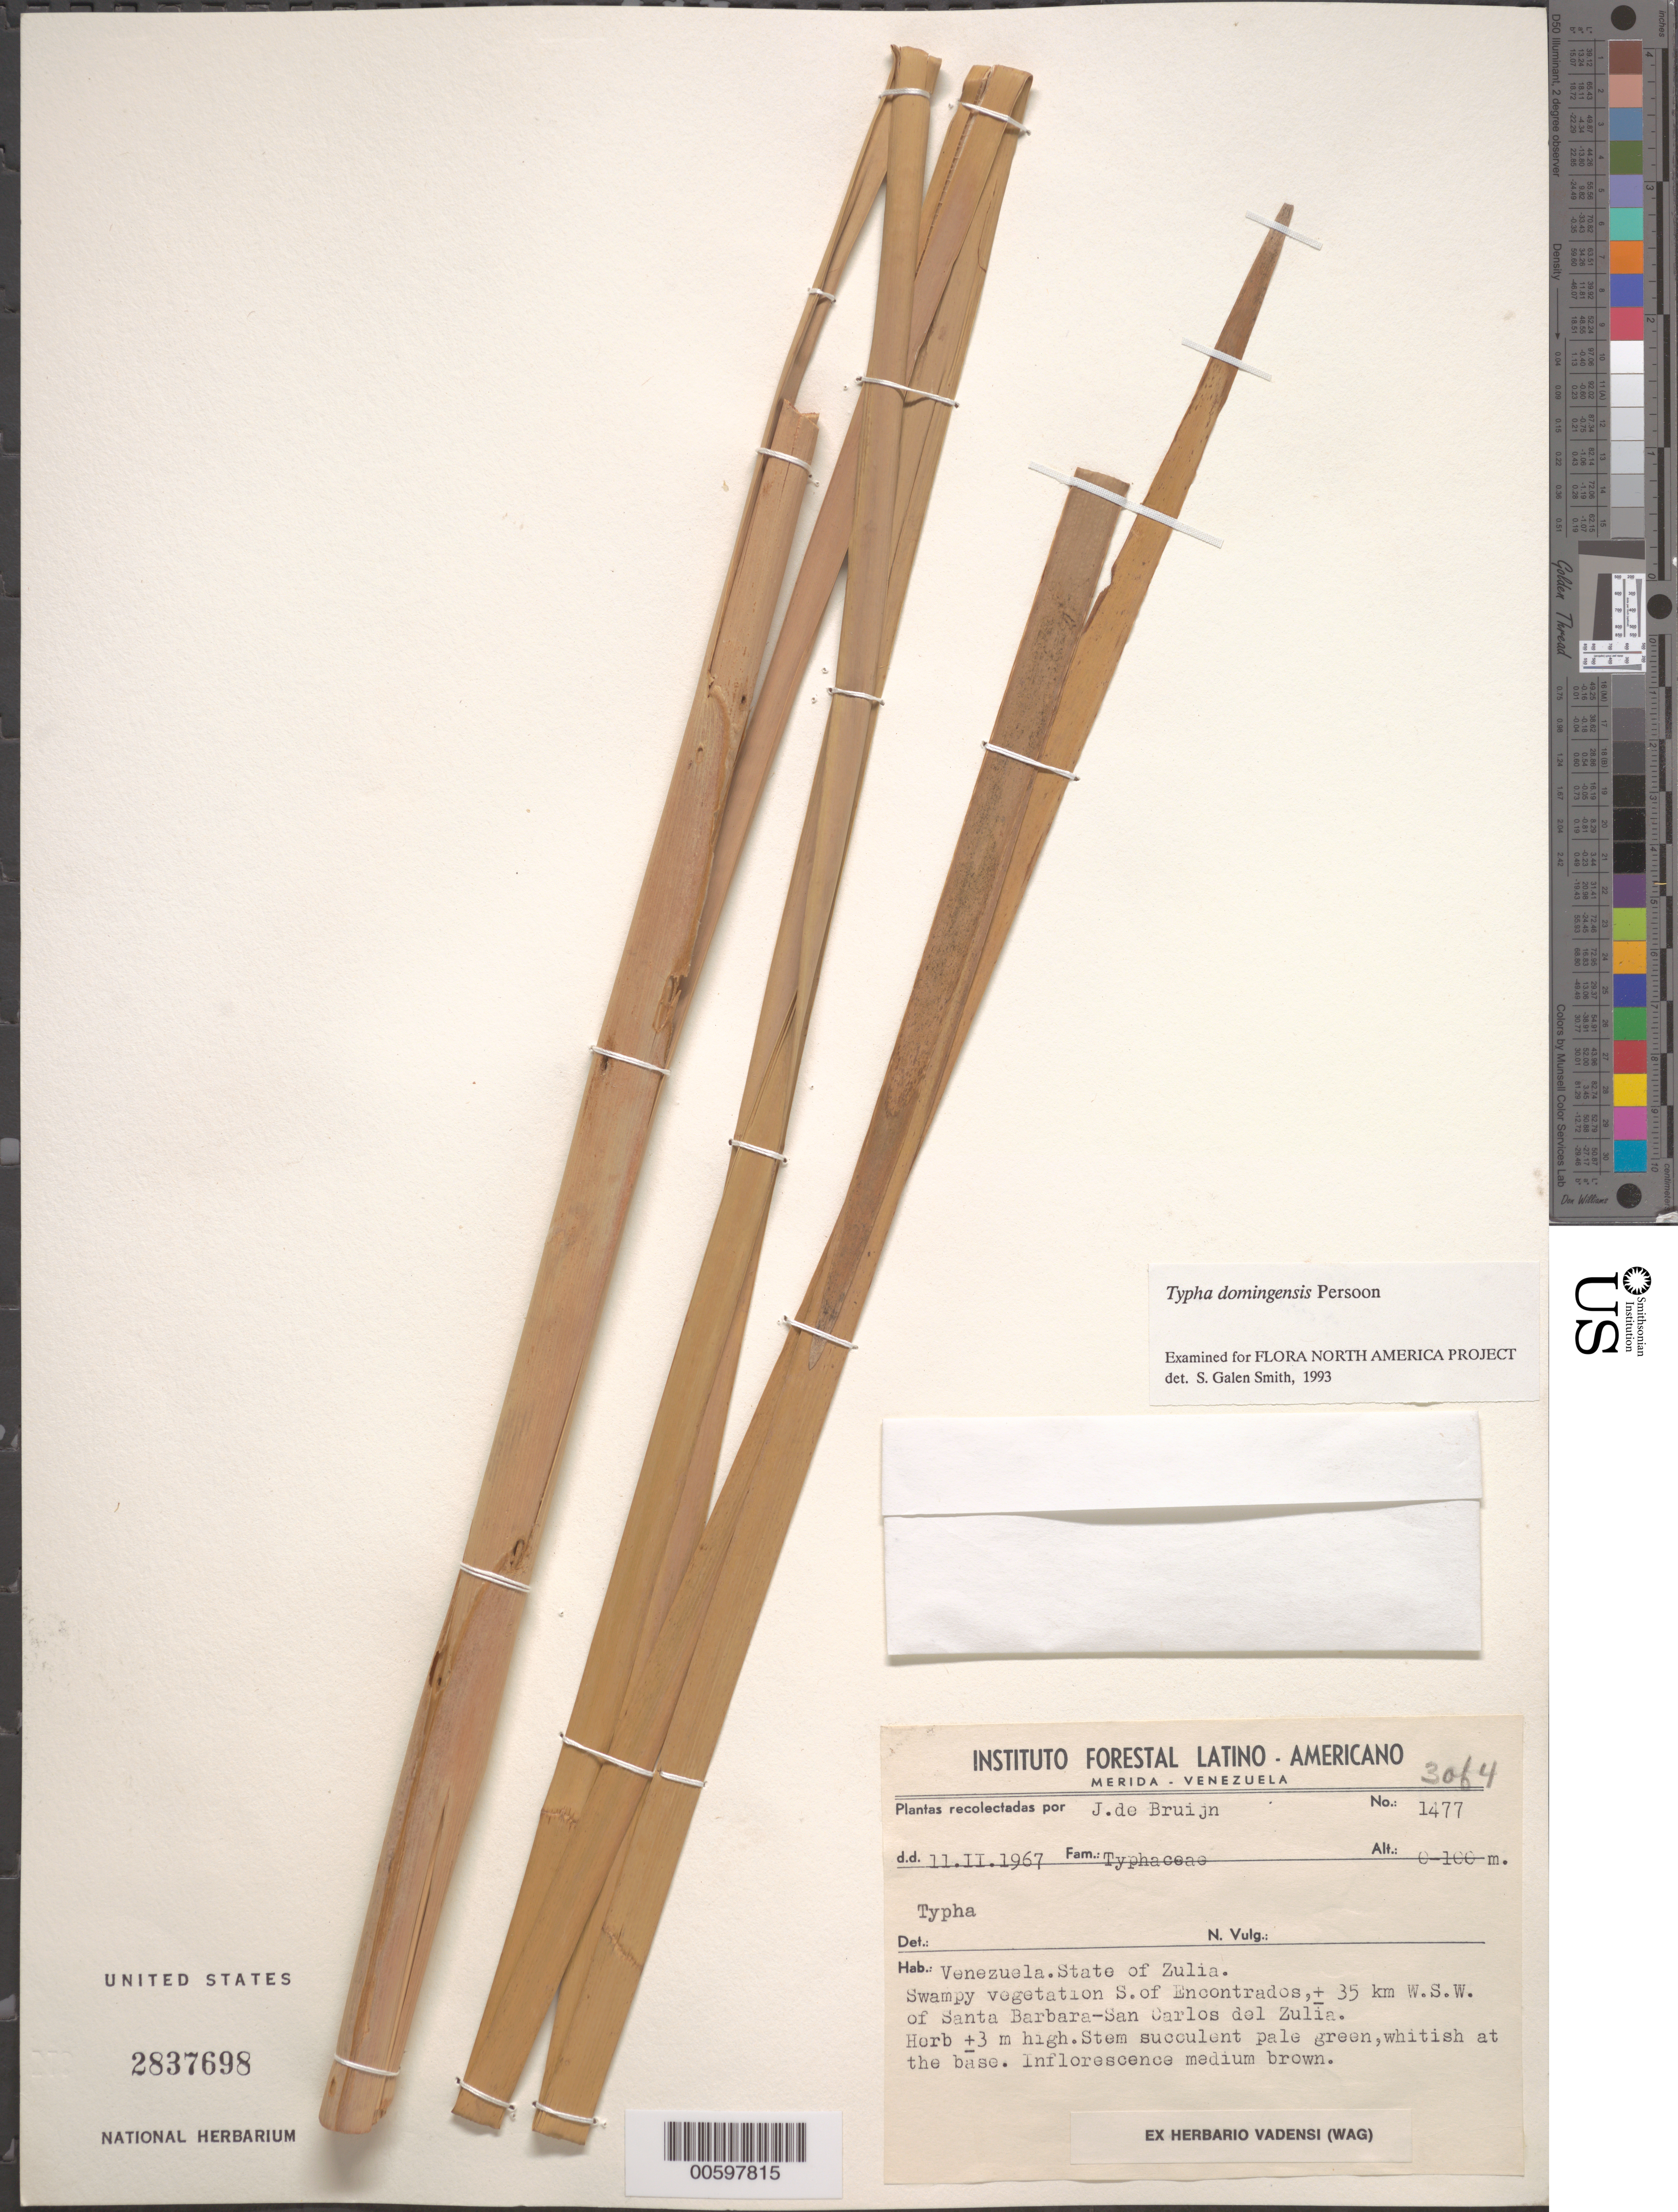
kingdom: Plantae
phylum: Tracheophyta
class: Liliopsida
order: Poales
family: Typhaceae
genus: Typha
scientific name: Typha domingensis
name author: Pers.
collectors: J. Bruijn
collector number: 1477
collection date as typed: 11 Feb 1967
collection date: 1967-02-11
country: Venezuela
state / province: Zulia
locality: WSW of Santa Barbara, San Carlos del Zulia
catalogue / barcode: US 2837698